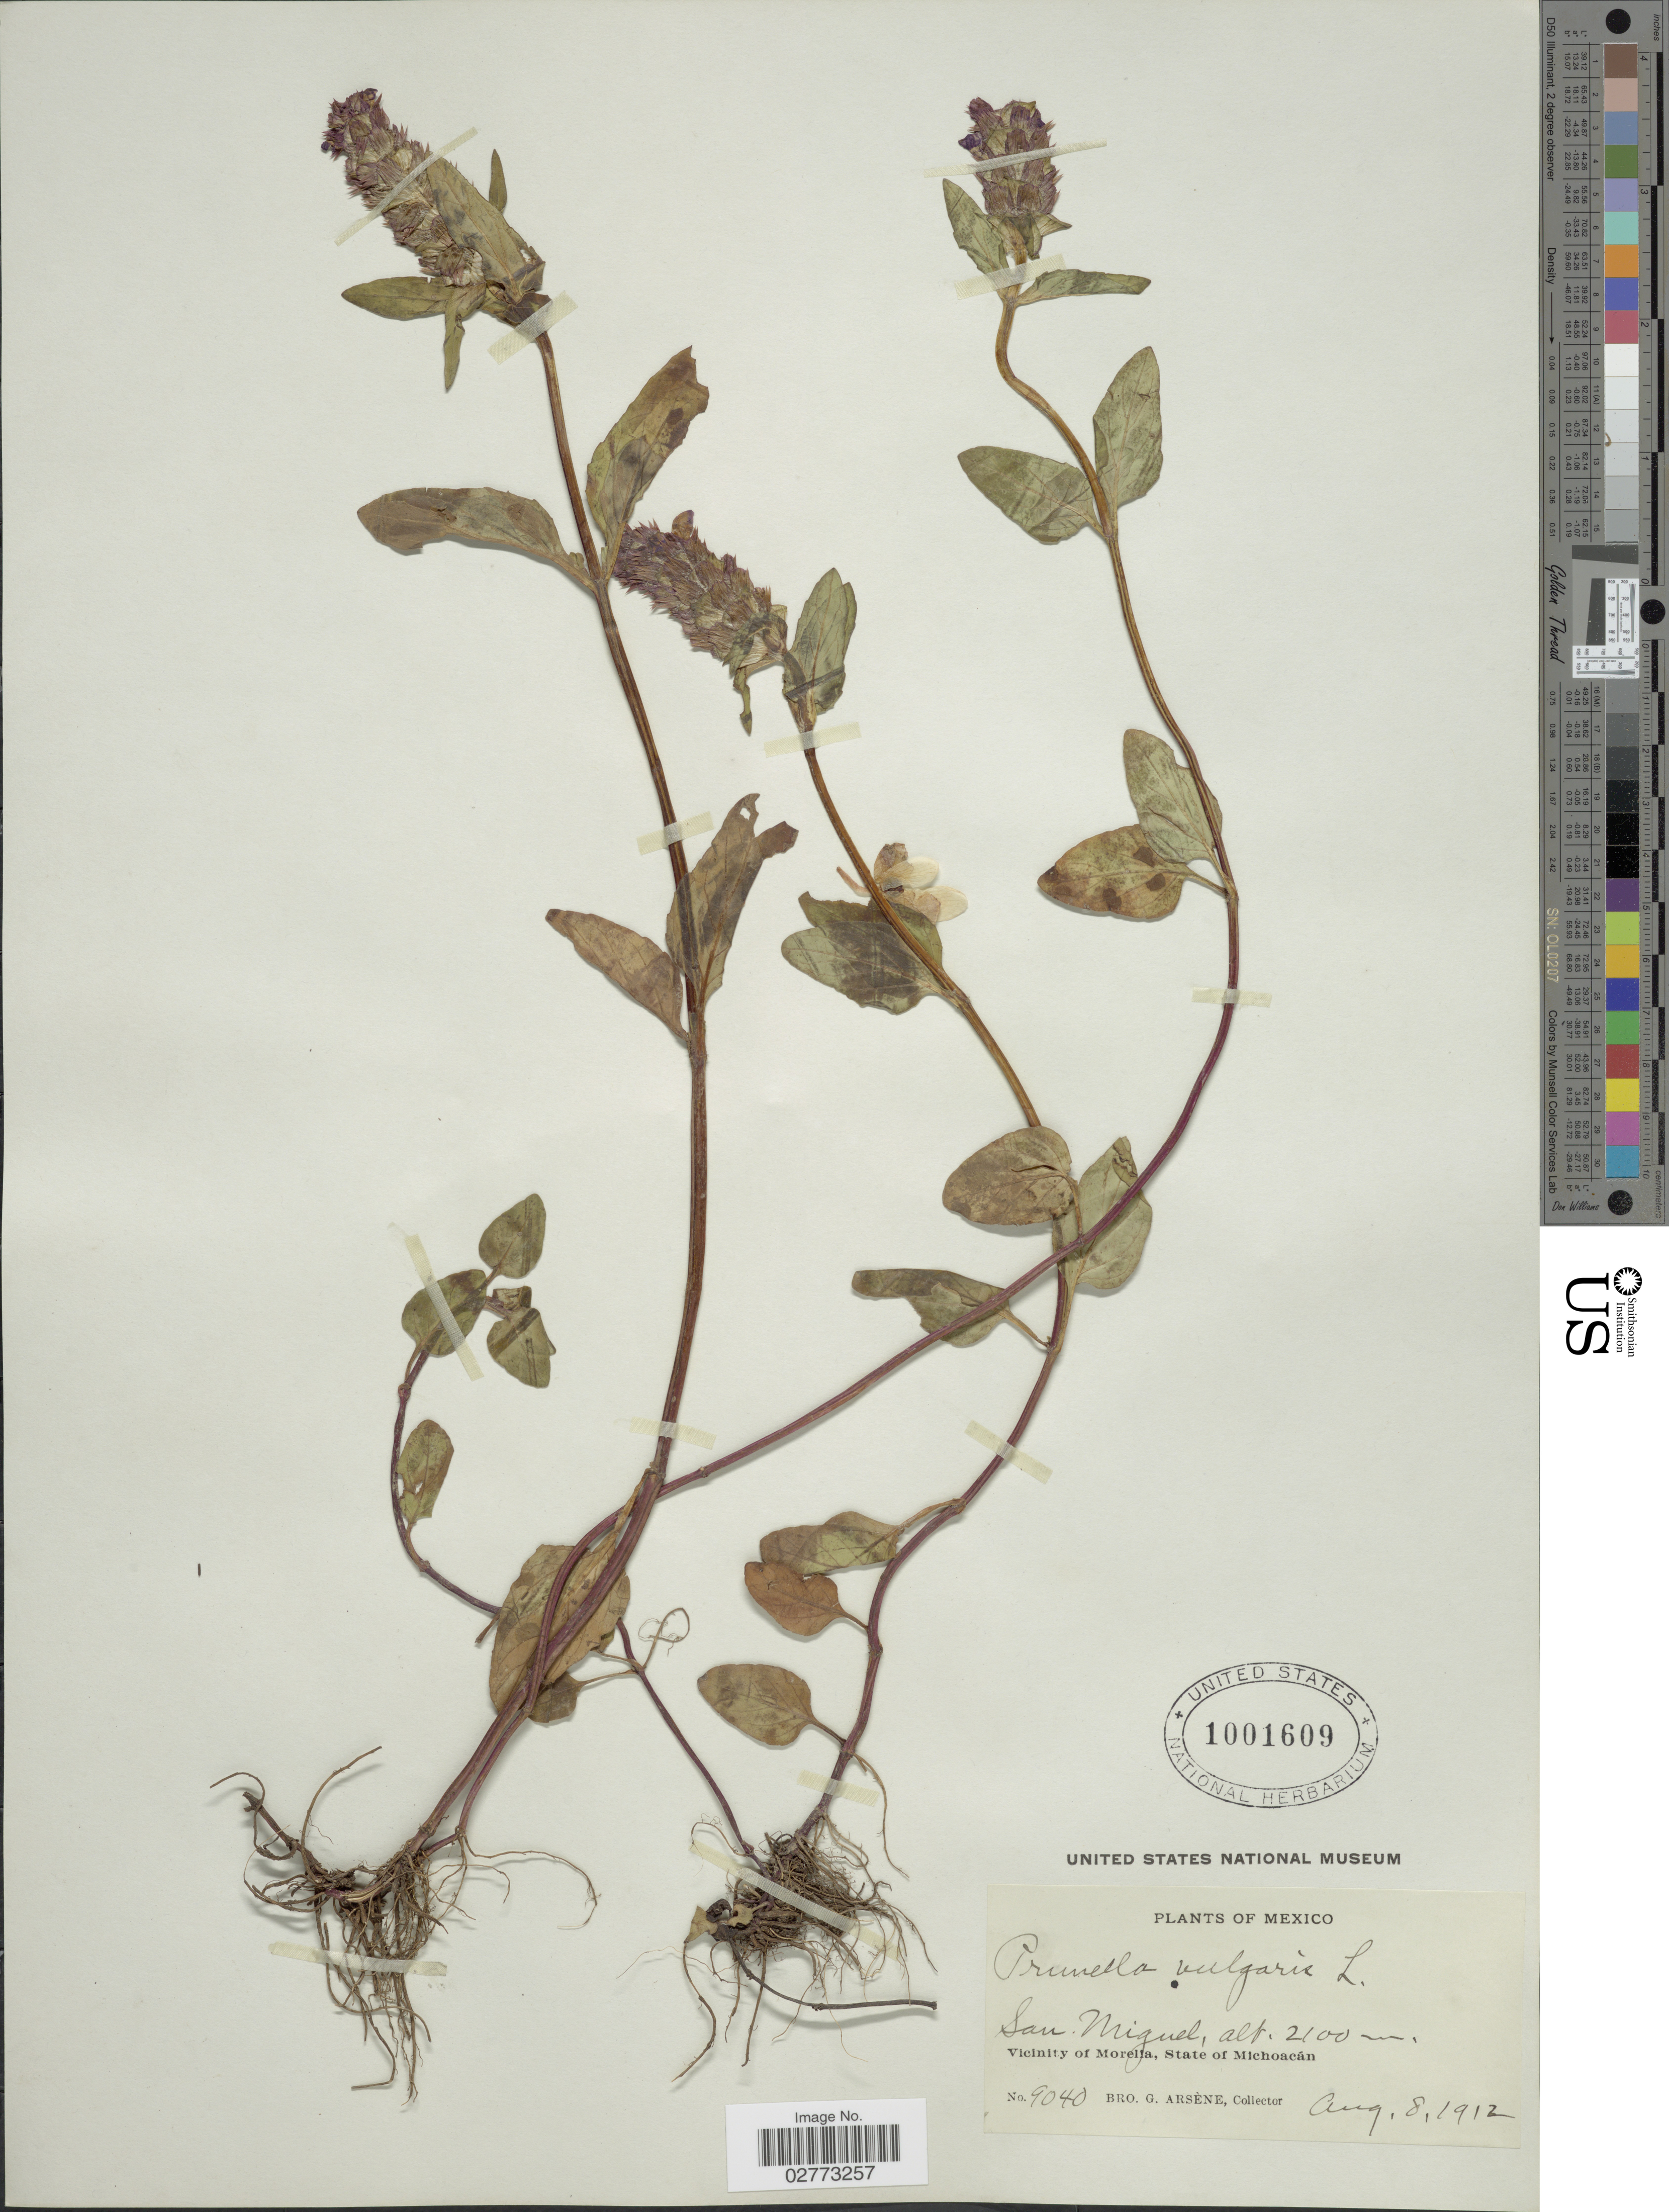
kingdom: Plantae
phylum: Tracheophyta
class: Magnoliopsida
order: Lamiales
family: Lamiaceae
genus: Prunella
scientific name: Prunella vulgaris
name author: L.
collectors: Bro. G. Arsène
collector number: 9040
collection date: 1912-08-08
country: Mexico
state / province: Michoacán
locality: San Miguel, Vicinity of Morelia.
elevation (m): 2100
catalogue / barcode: US 1001609